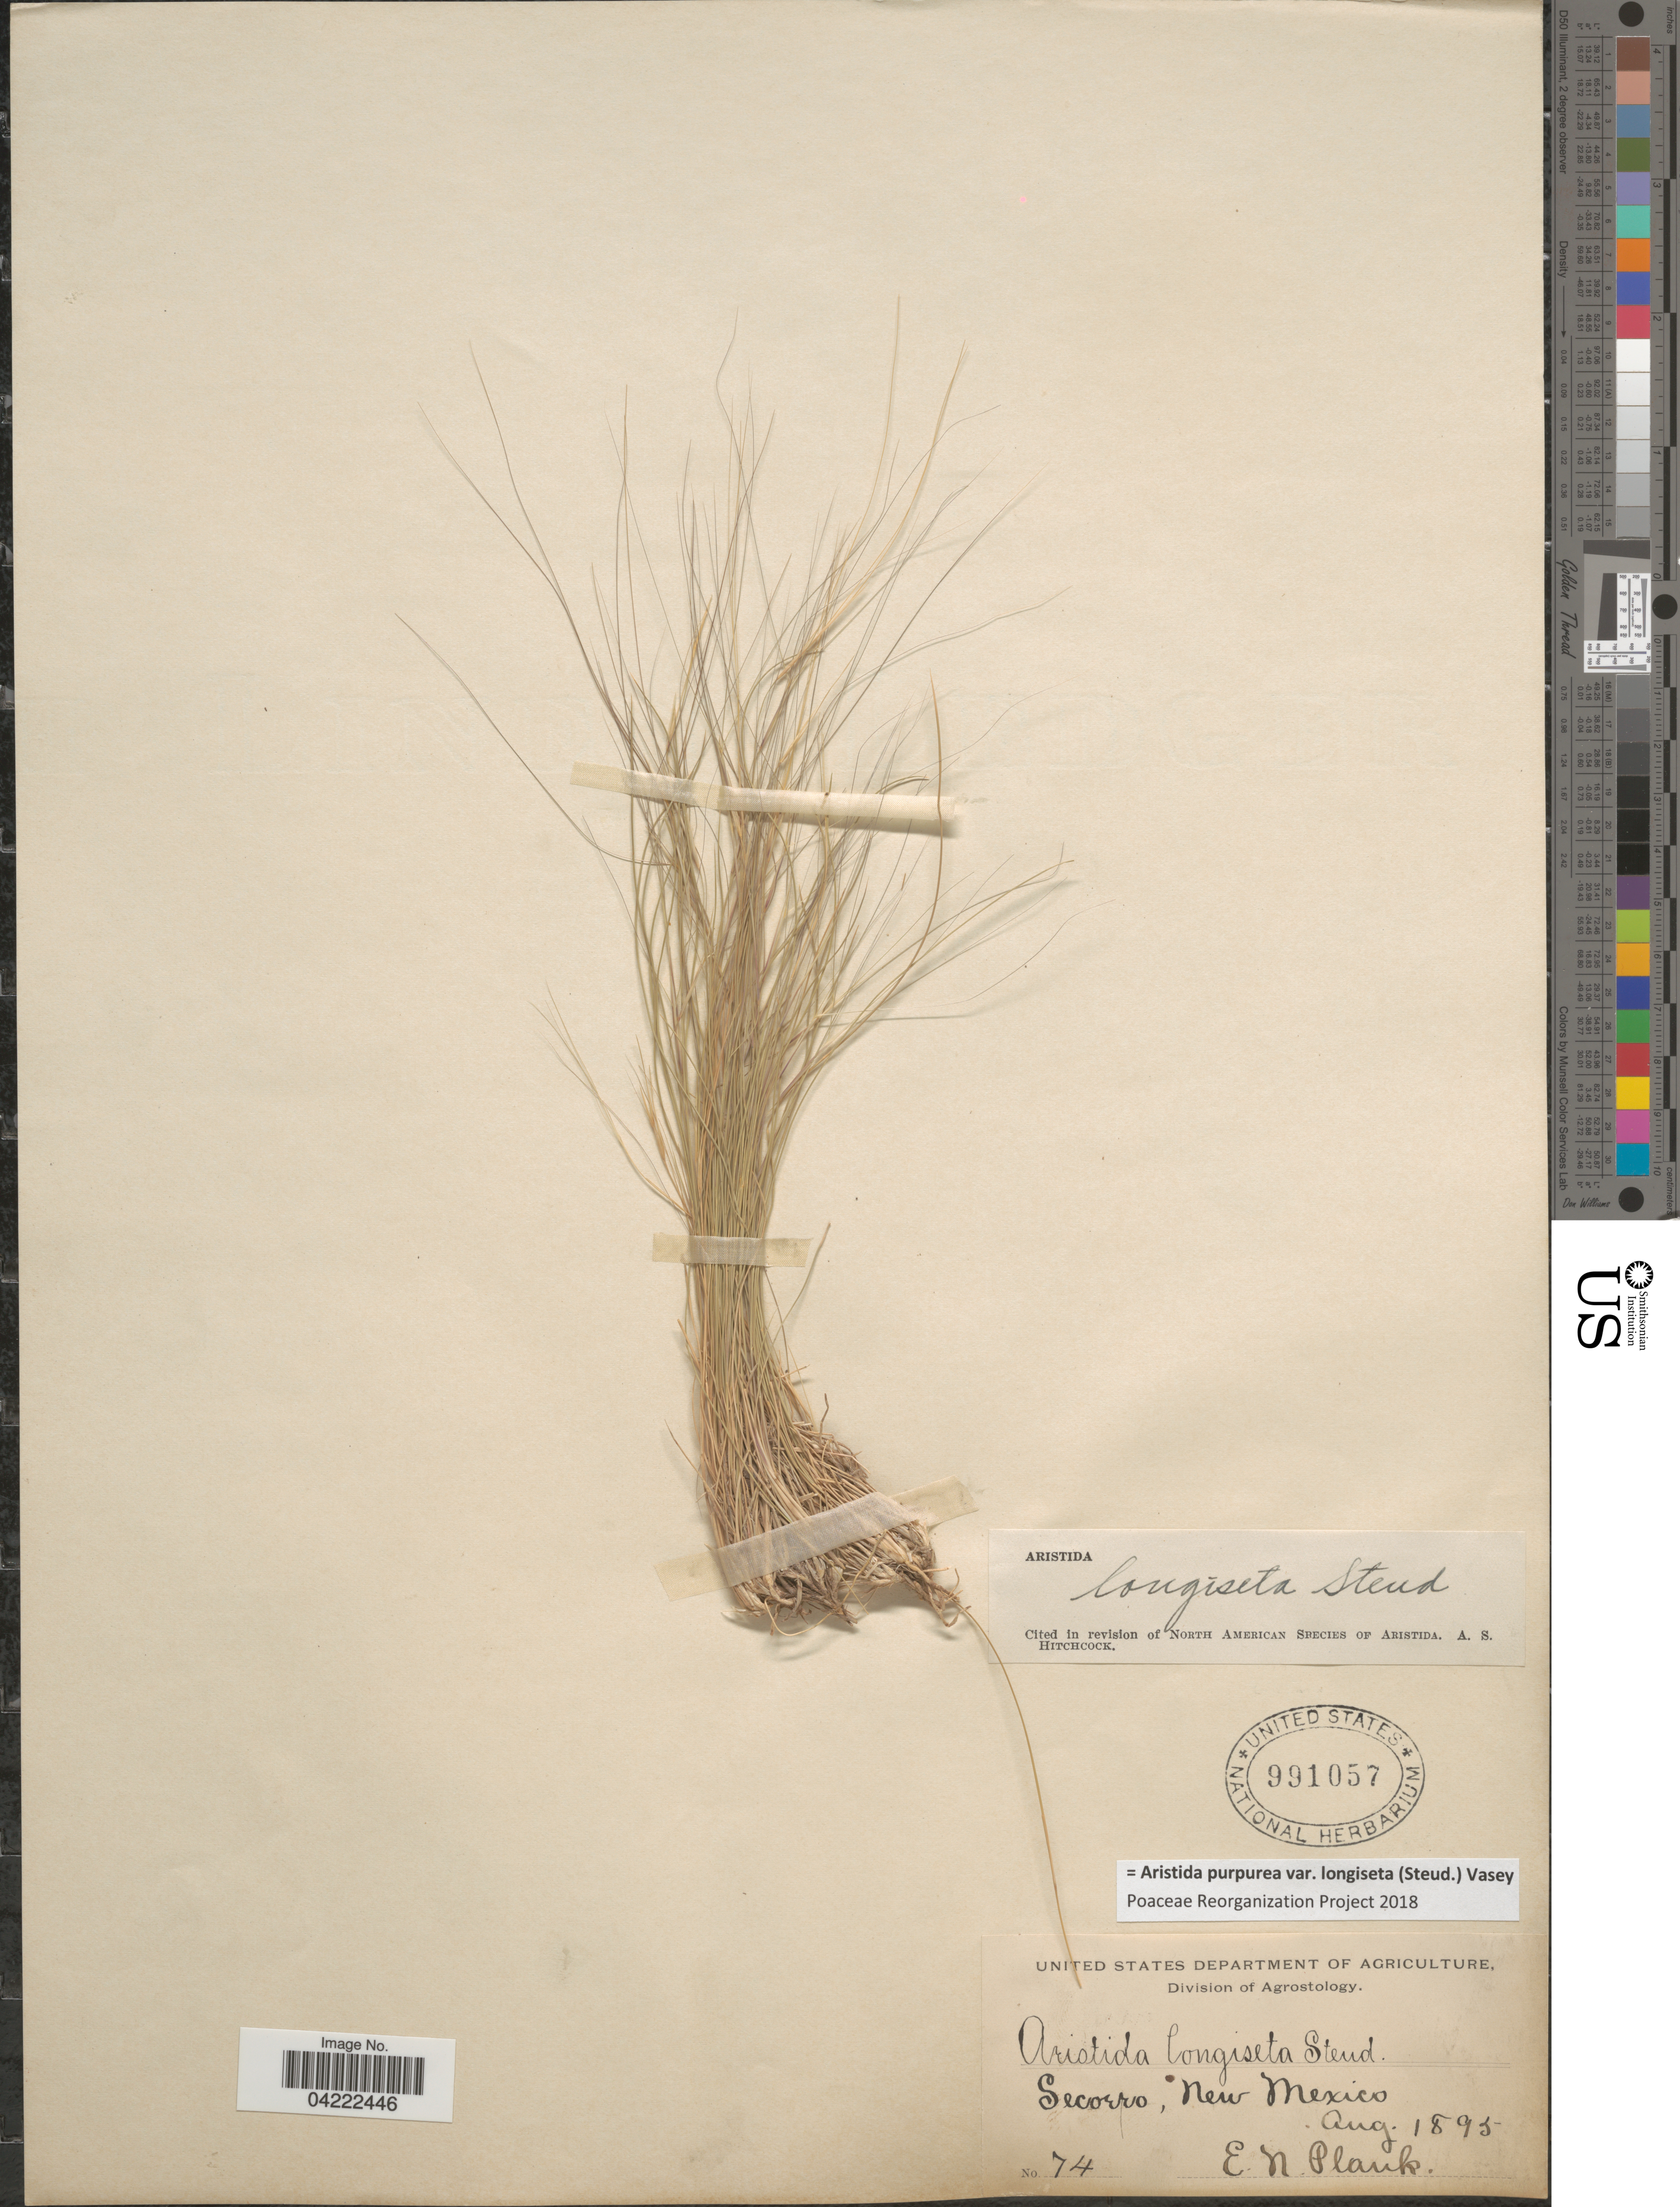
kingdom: Plantae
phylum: Tracheophyta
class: Liliopsida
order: Poales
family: Poaceae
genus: Aristida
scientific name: Aristida purpurea var. longiseta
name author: (Steud.) Vasey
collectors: E. Plank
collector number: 74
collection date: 1895-08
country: United States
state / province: New Mexico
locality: Secorro.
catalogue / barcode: US 991057